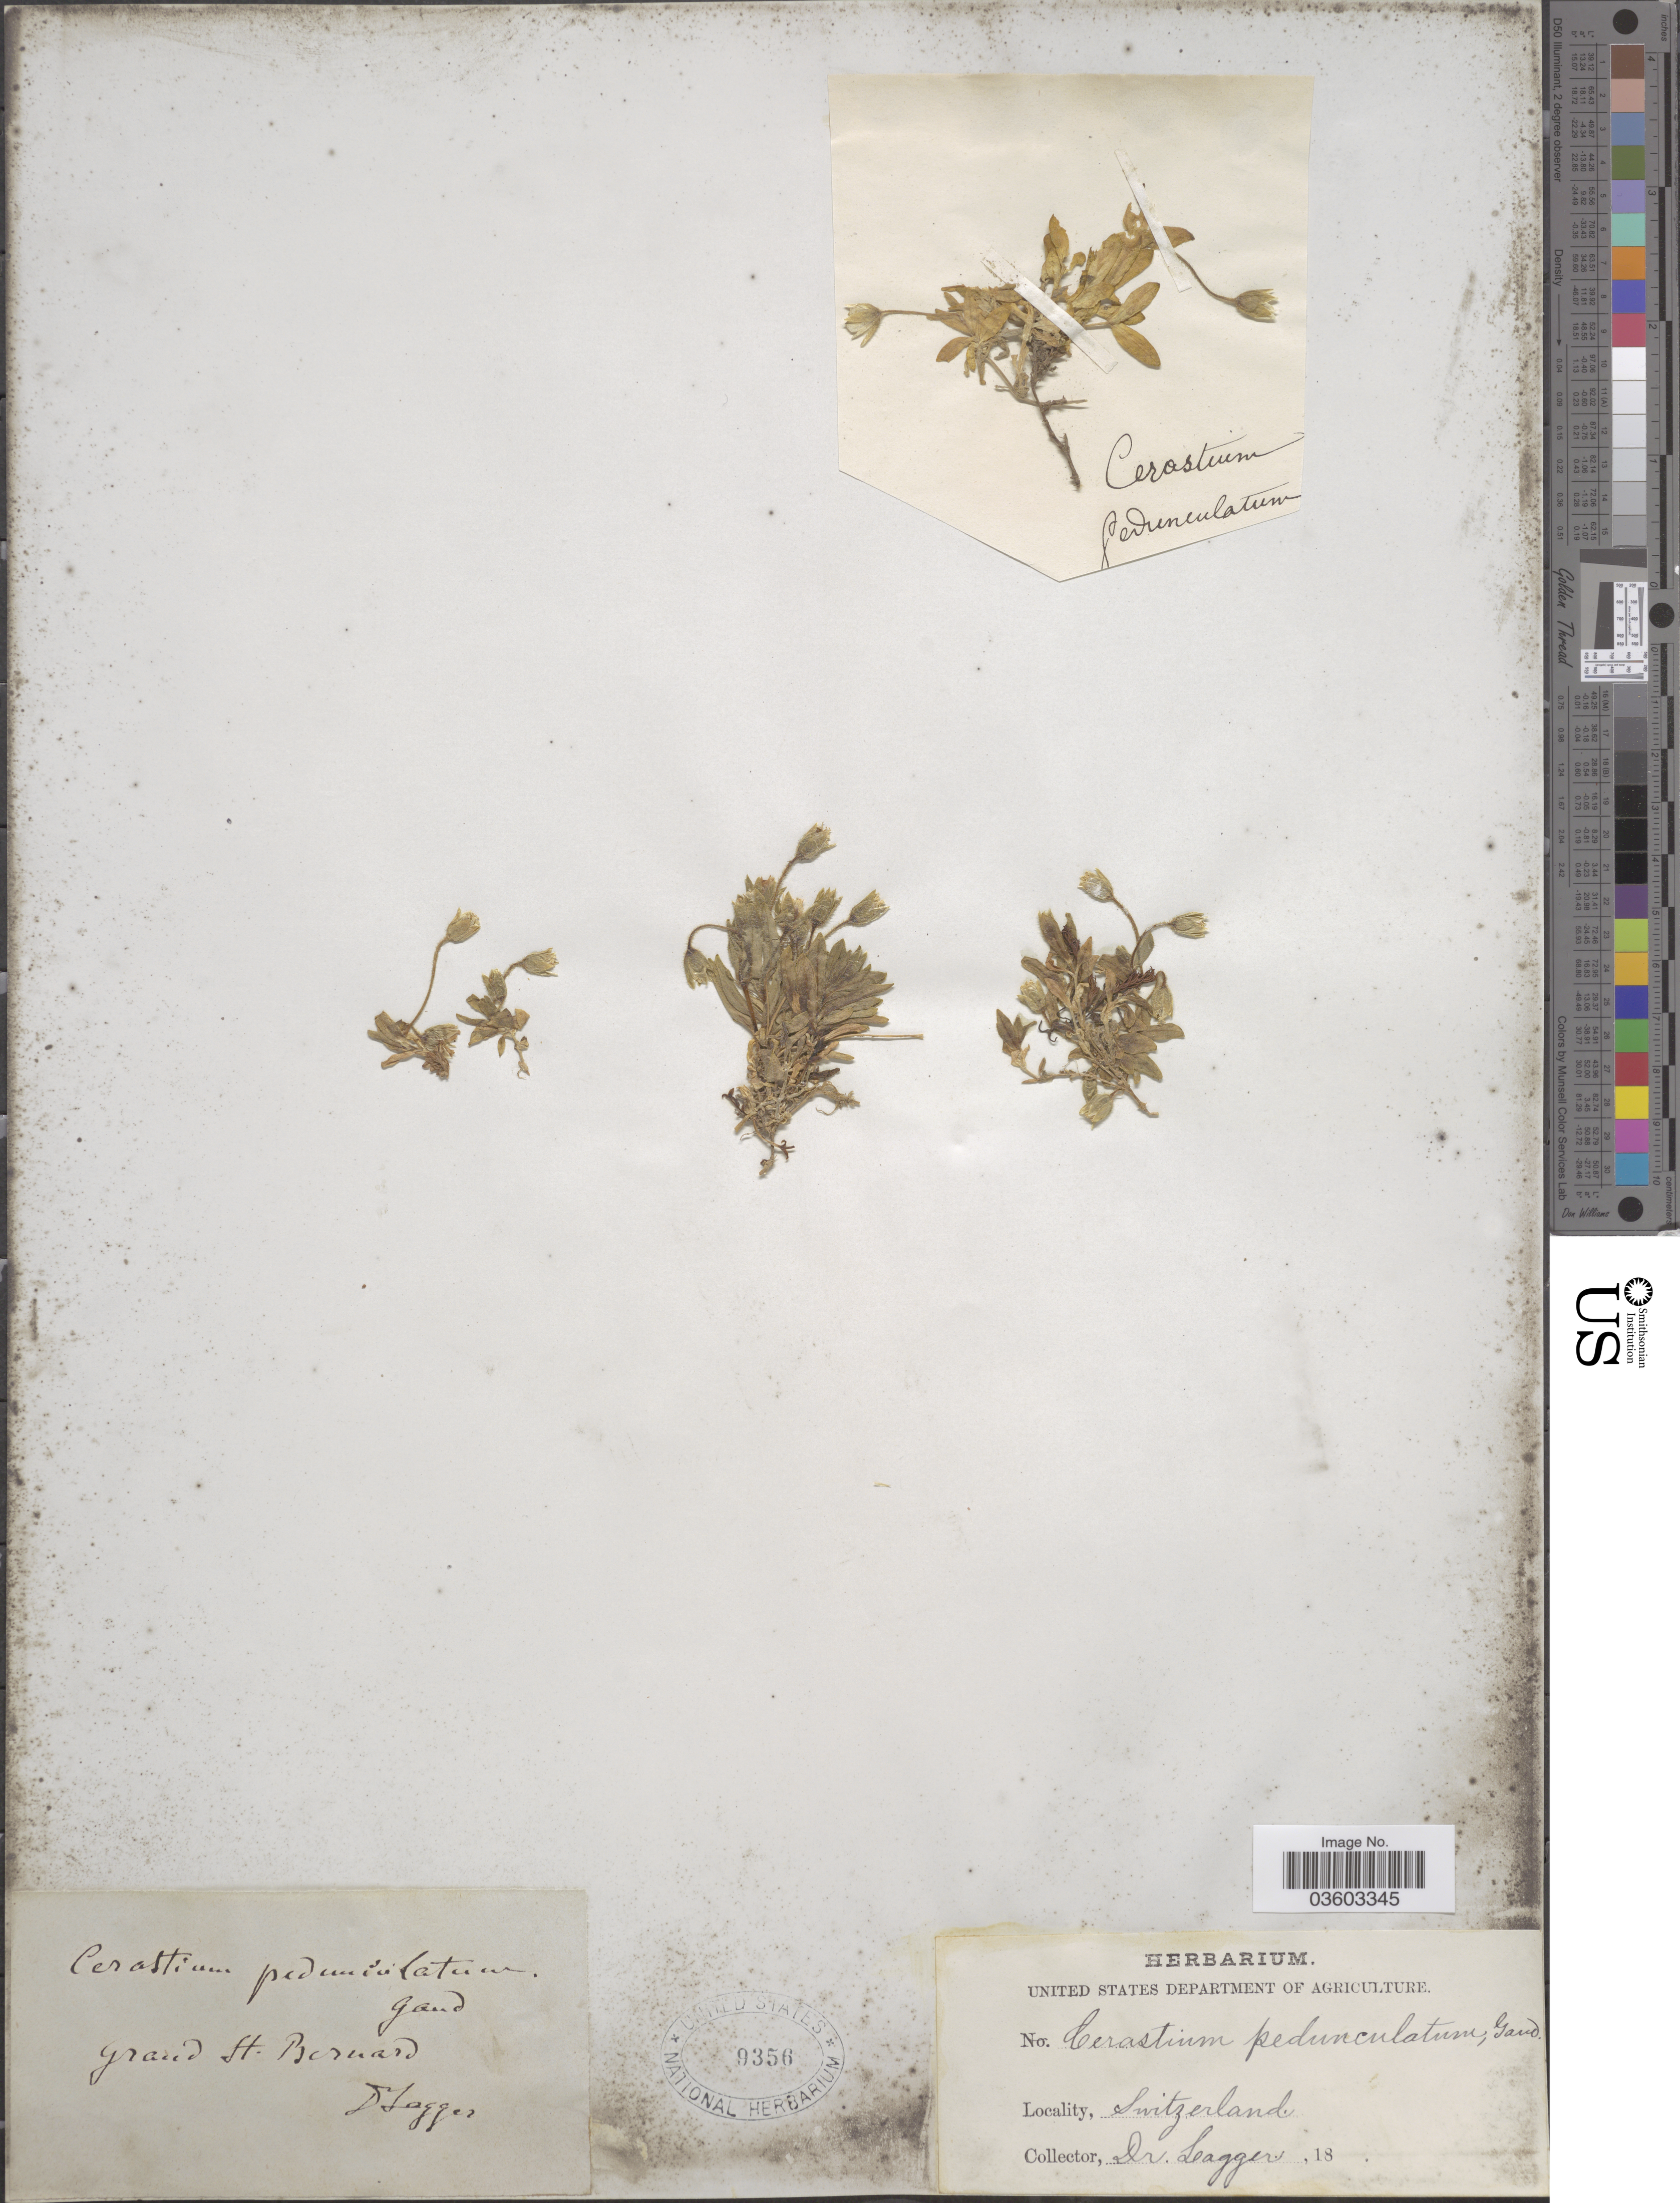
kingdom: Plantae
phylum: Tracheophyta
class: Magnoliopsida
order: Caryophyllales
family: Caryophyllaceae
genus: Cerastium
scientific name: Cerastium pedunculatum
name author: Gaudin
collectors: F. J. Lagger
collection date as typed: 18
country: Switzerland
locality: Grand St. Bernard.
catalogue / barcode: US 9356